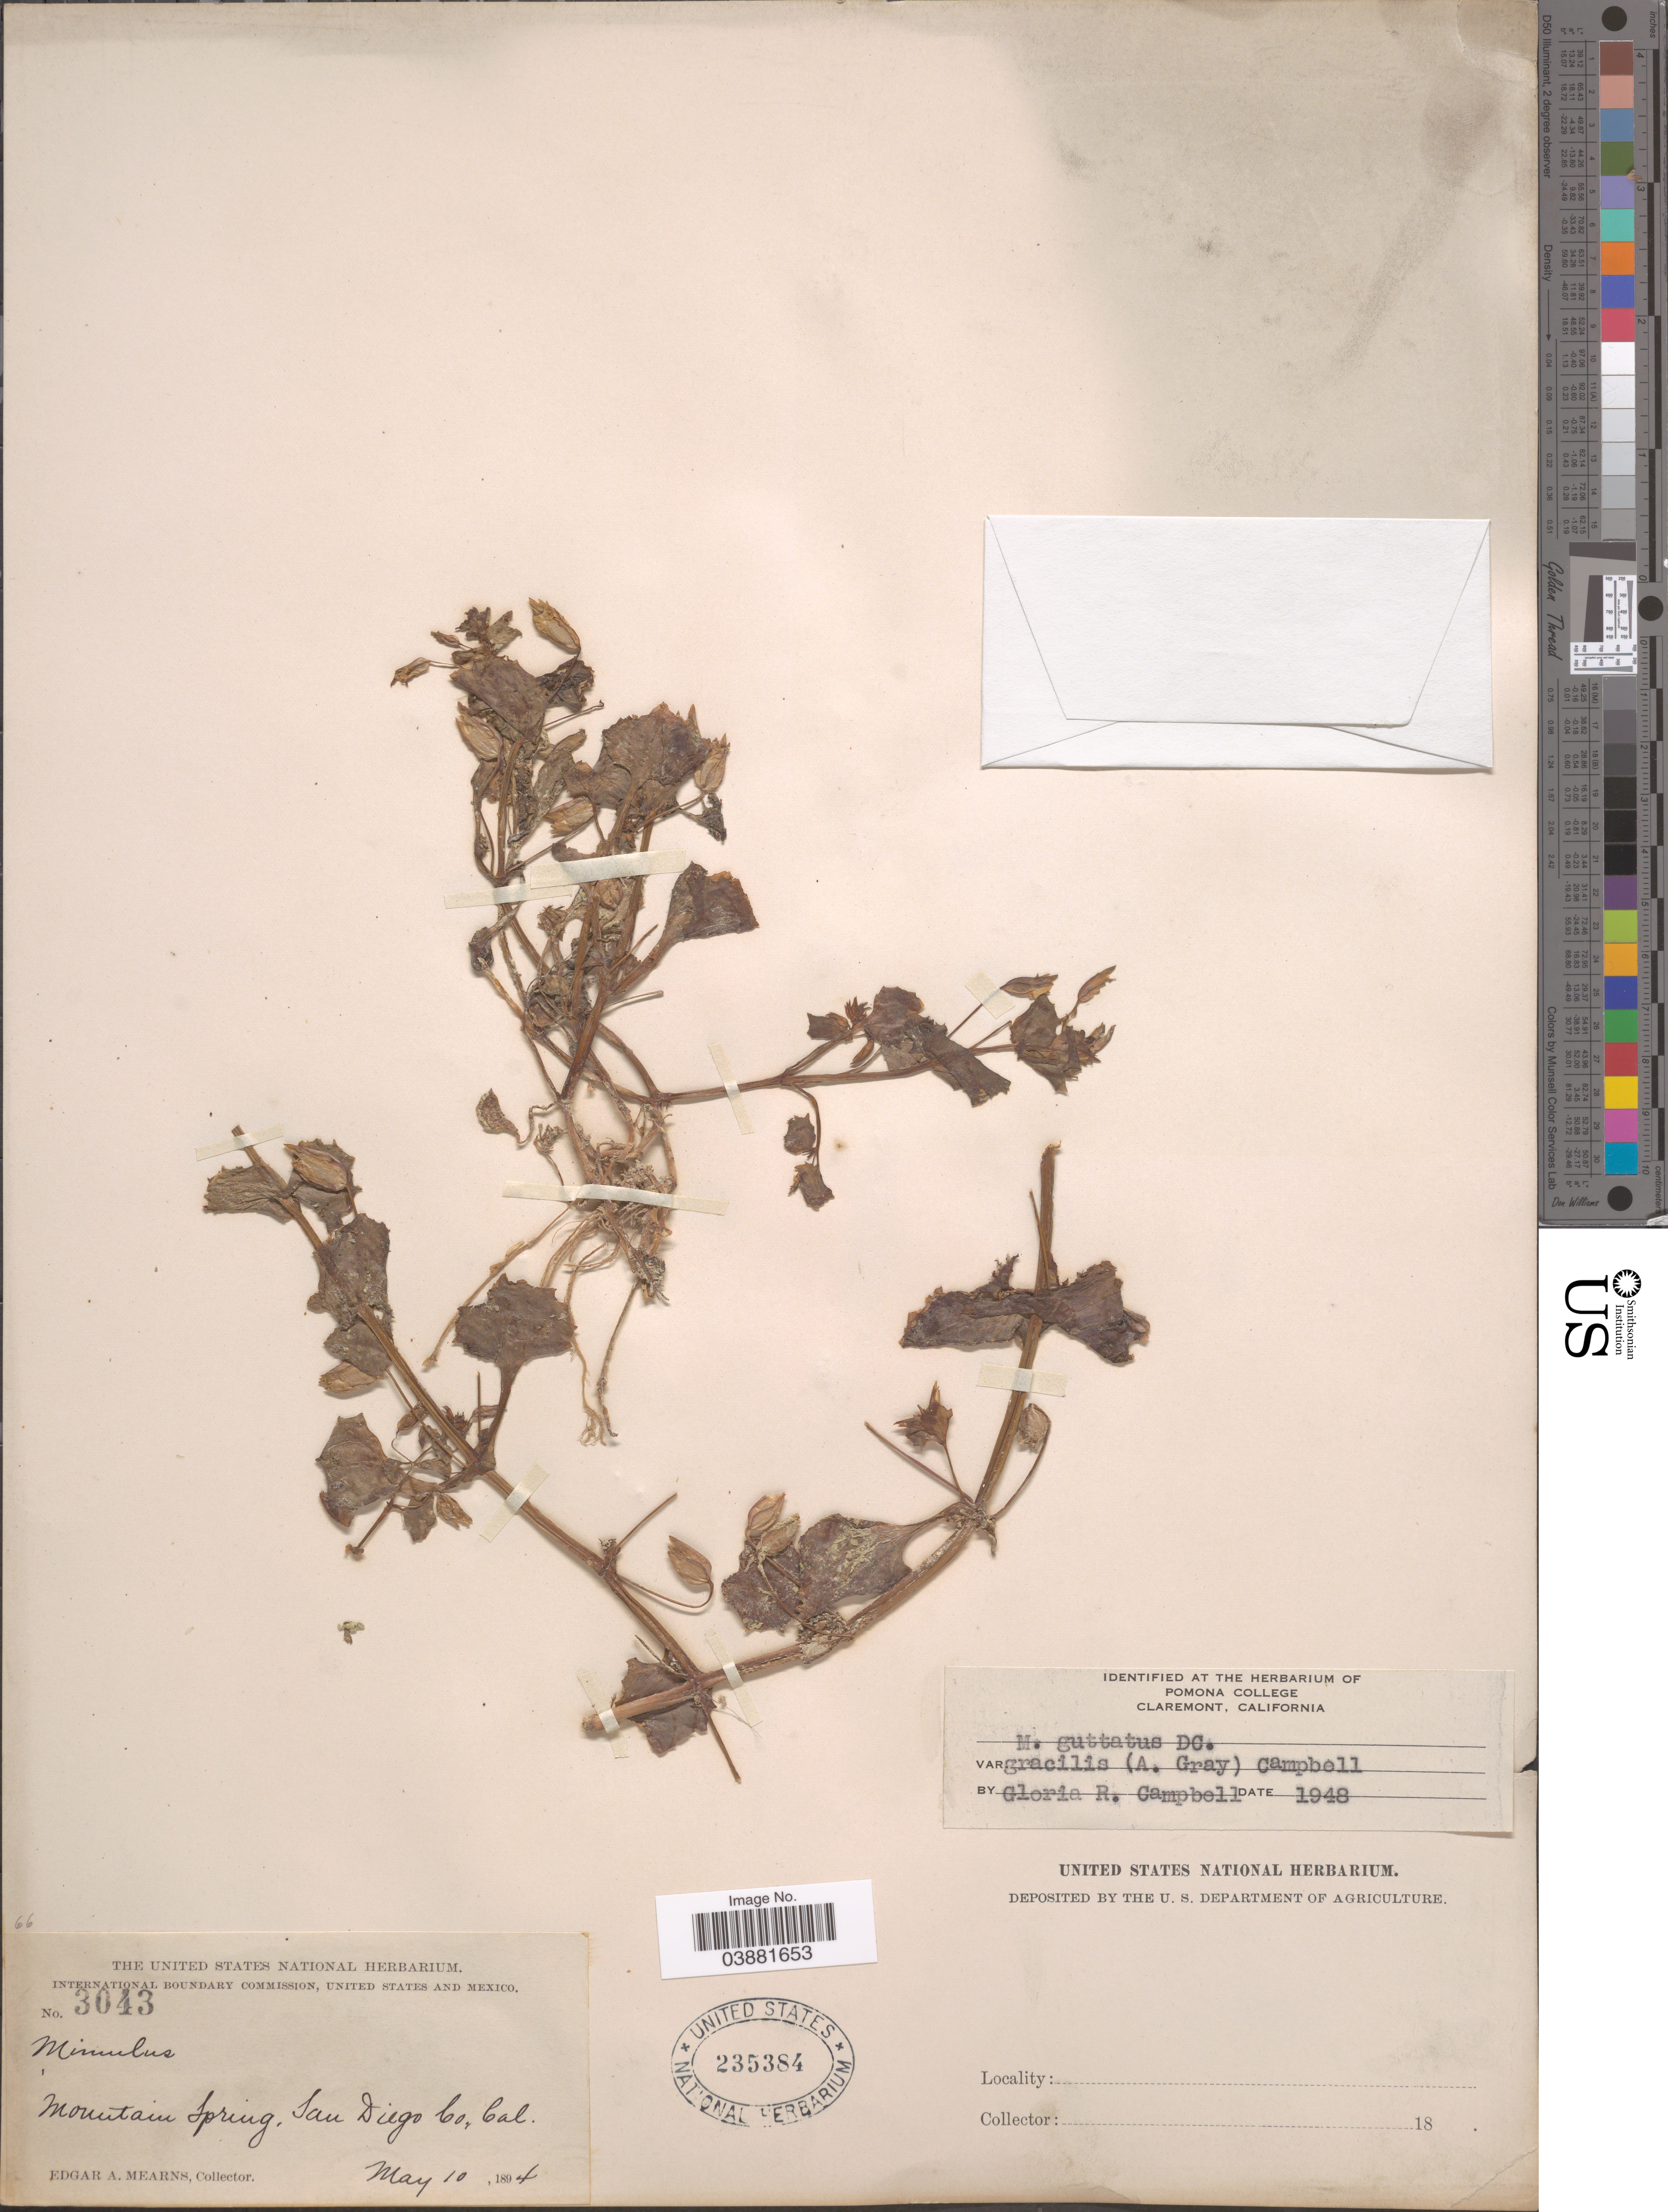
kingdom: Plantae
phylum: Tracheophyta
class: Magnoliopsida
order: Lamiales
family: Phrymaceae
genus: Mimulus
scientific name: Mimulus guttatus var. gracilis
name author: (A. Gray) G.R. Campb.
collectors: E. A. Mearns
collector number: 3043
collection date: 1894-05-10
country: United States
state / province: California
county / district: San Diego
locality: Mountain Spring, San Diego Co.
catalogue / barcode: US 235384